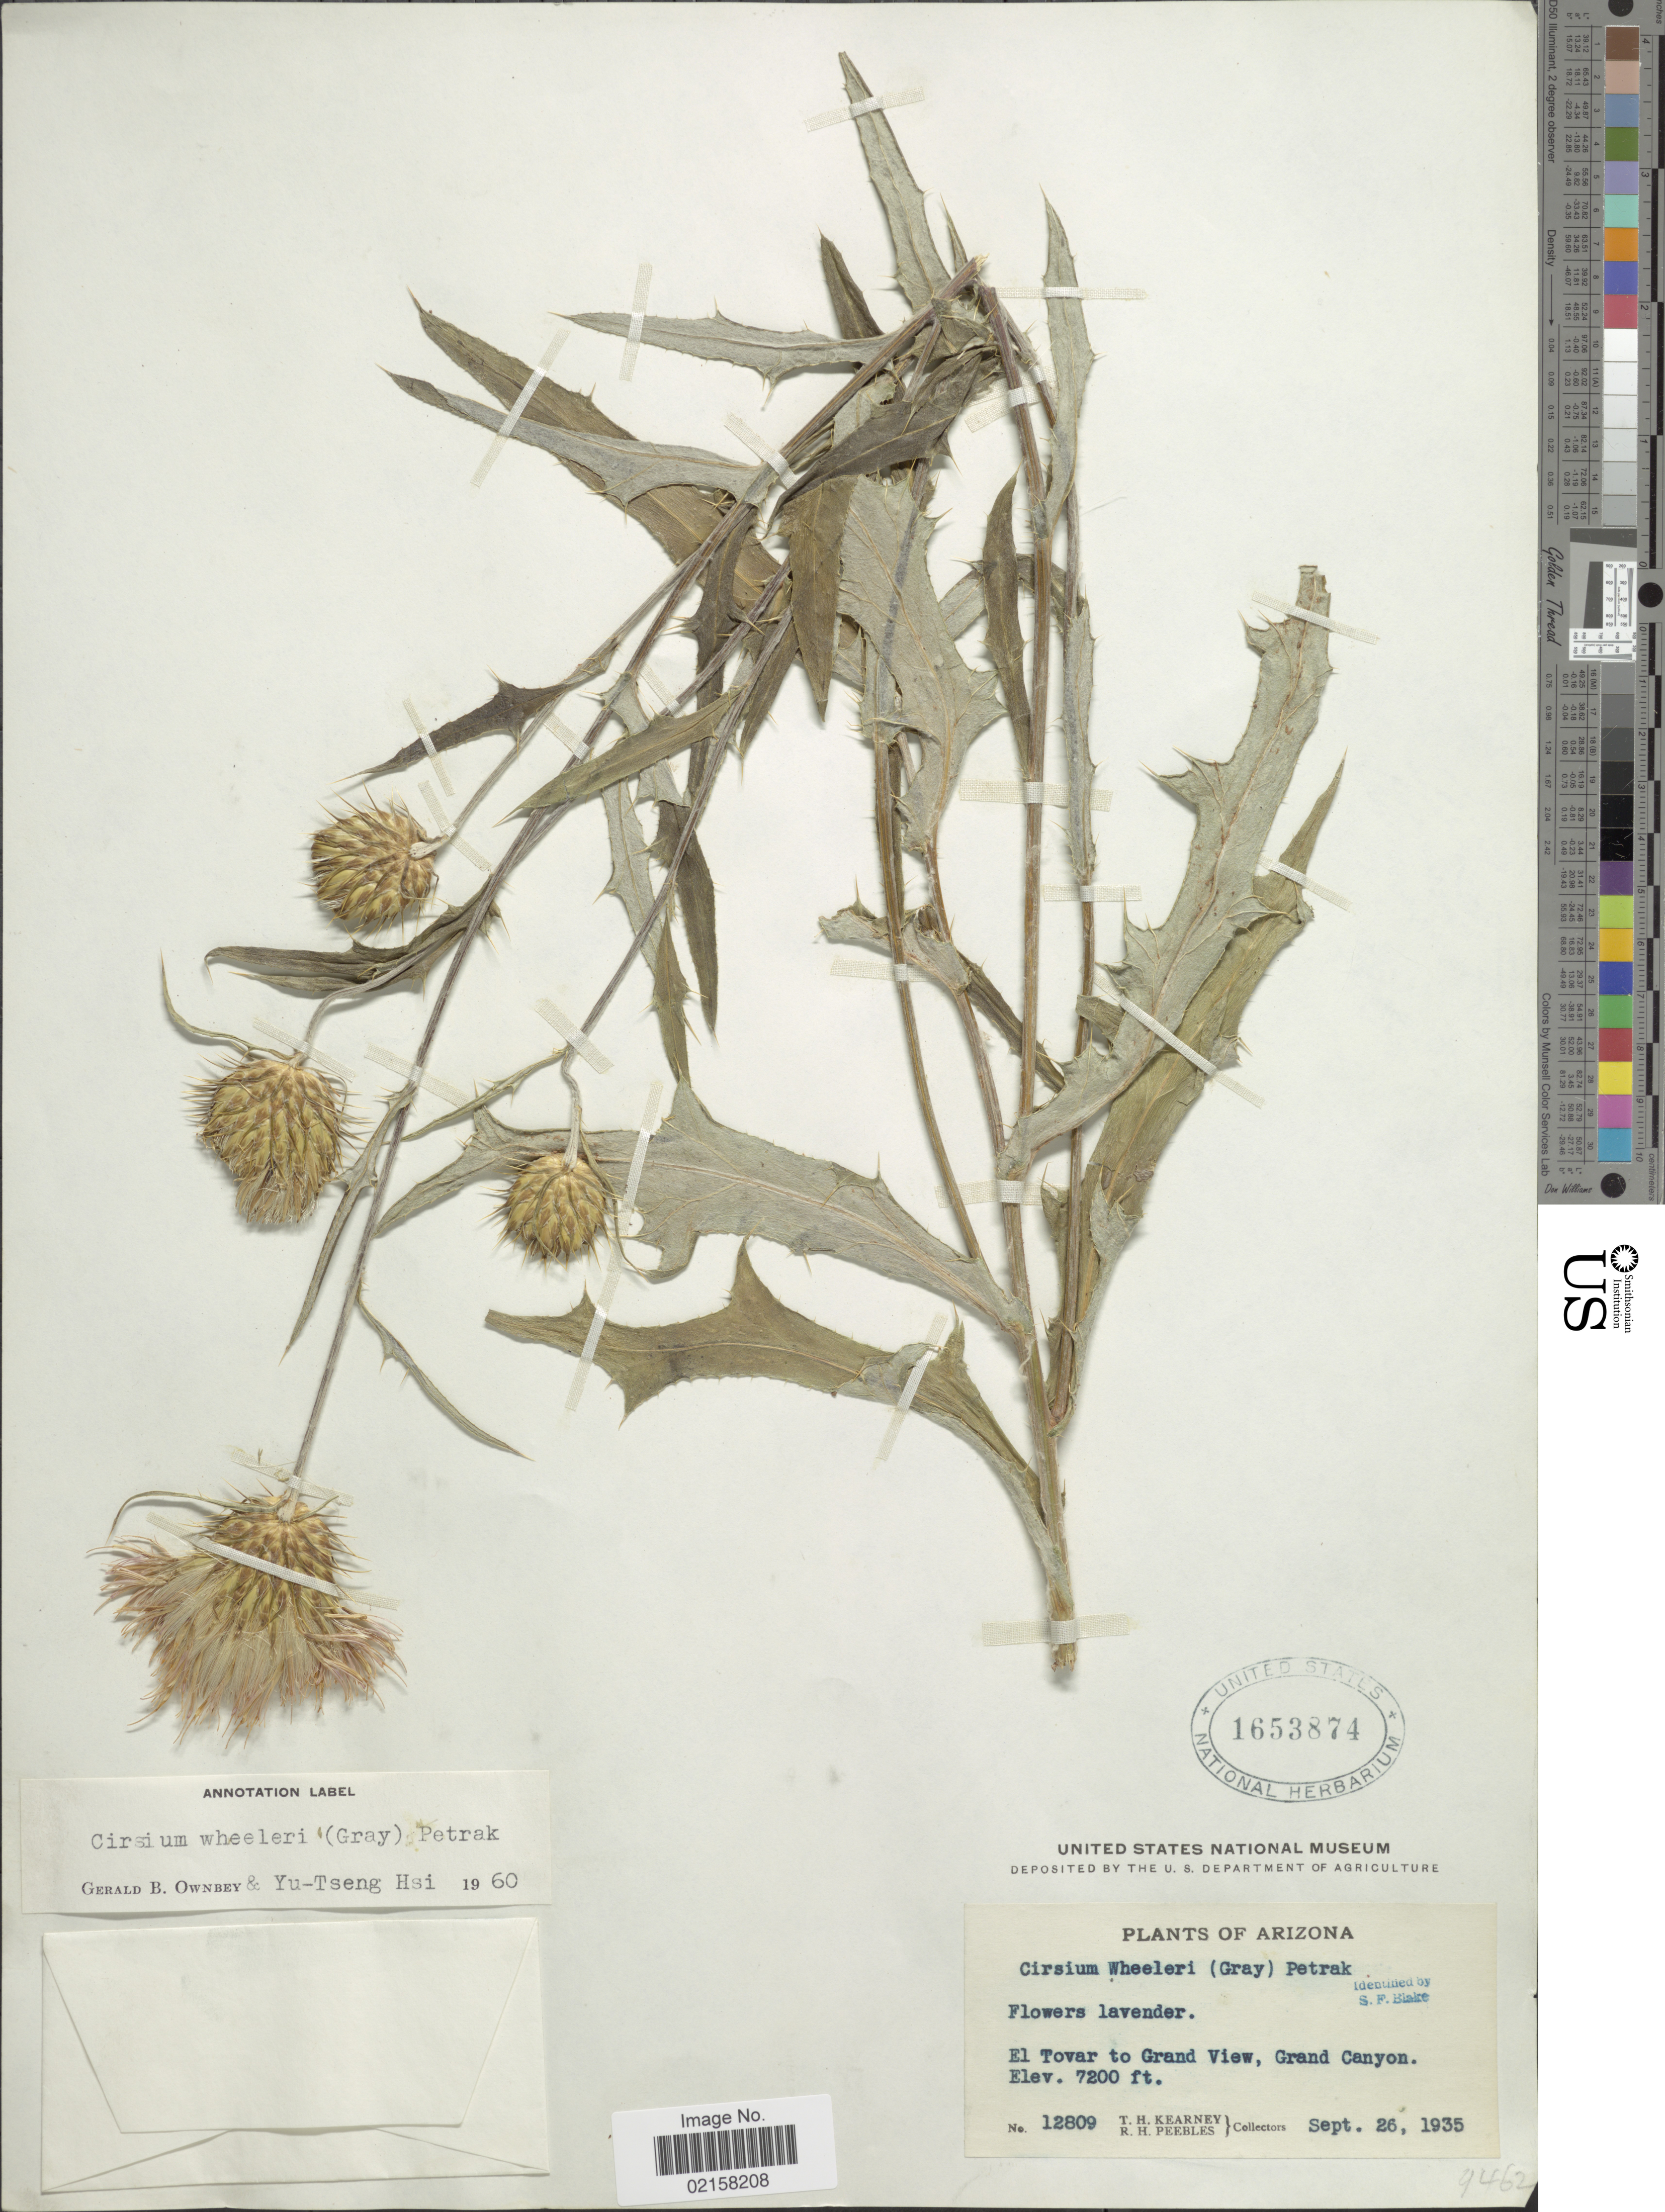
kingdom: Plantae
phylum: Tracheophyta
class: Magnoliopsida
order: Asterales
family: Asteraceae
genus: Cirsium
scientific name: Cirsium wheeleri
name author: (A. Gray) Petr.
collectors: T. H. Kearney & R. H. Peebles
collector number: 12809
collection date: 1935-09-26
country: United States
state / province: Arizona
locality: El Tovar to Grand View, Grand Canyon.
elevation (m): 2195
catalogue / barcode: US 1653874